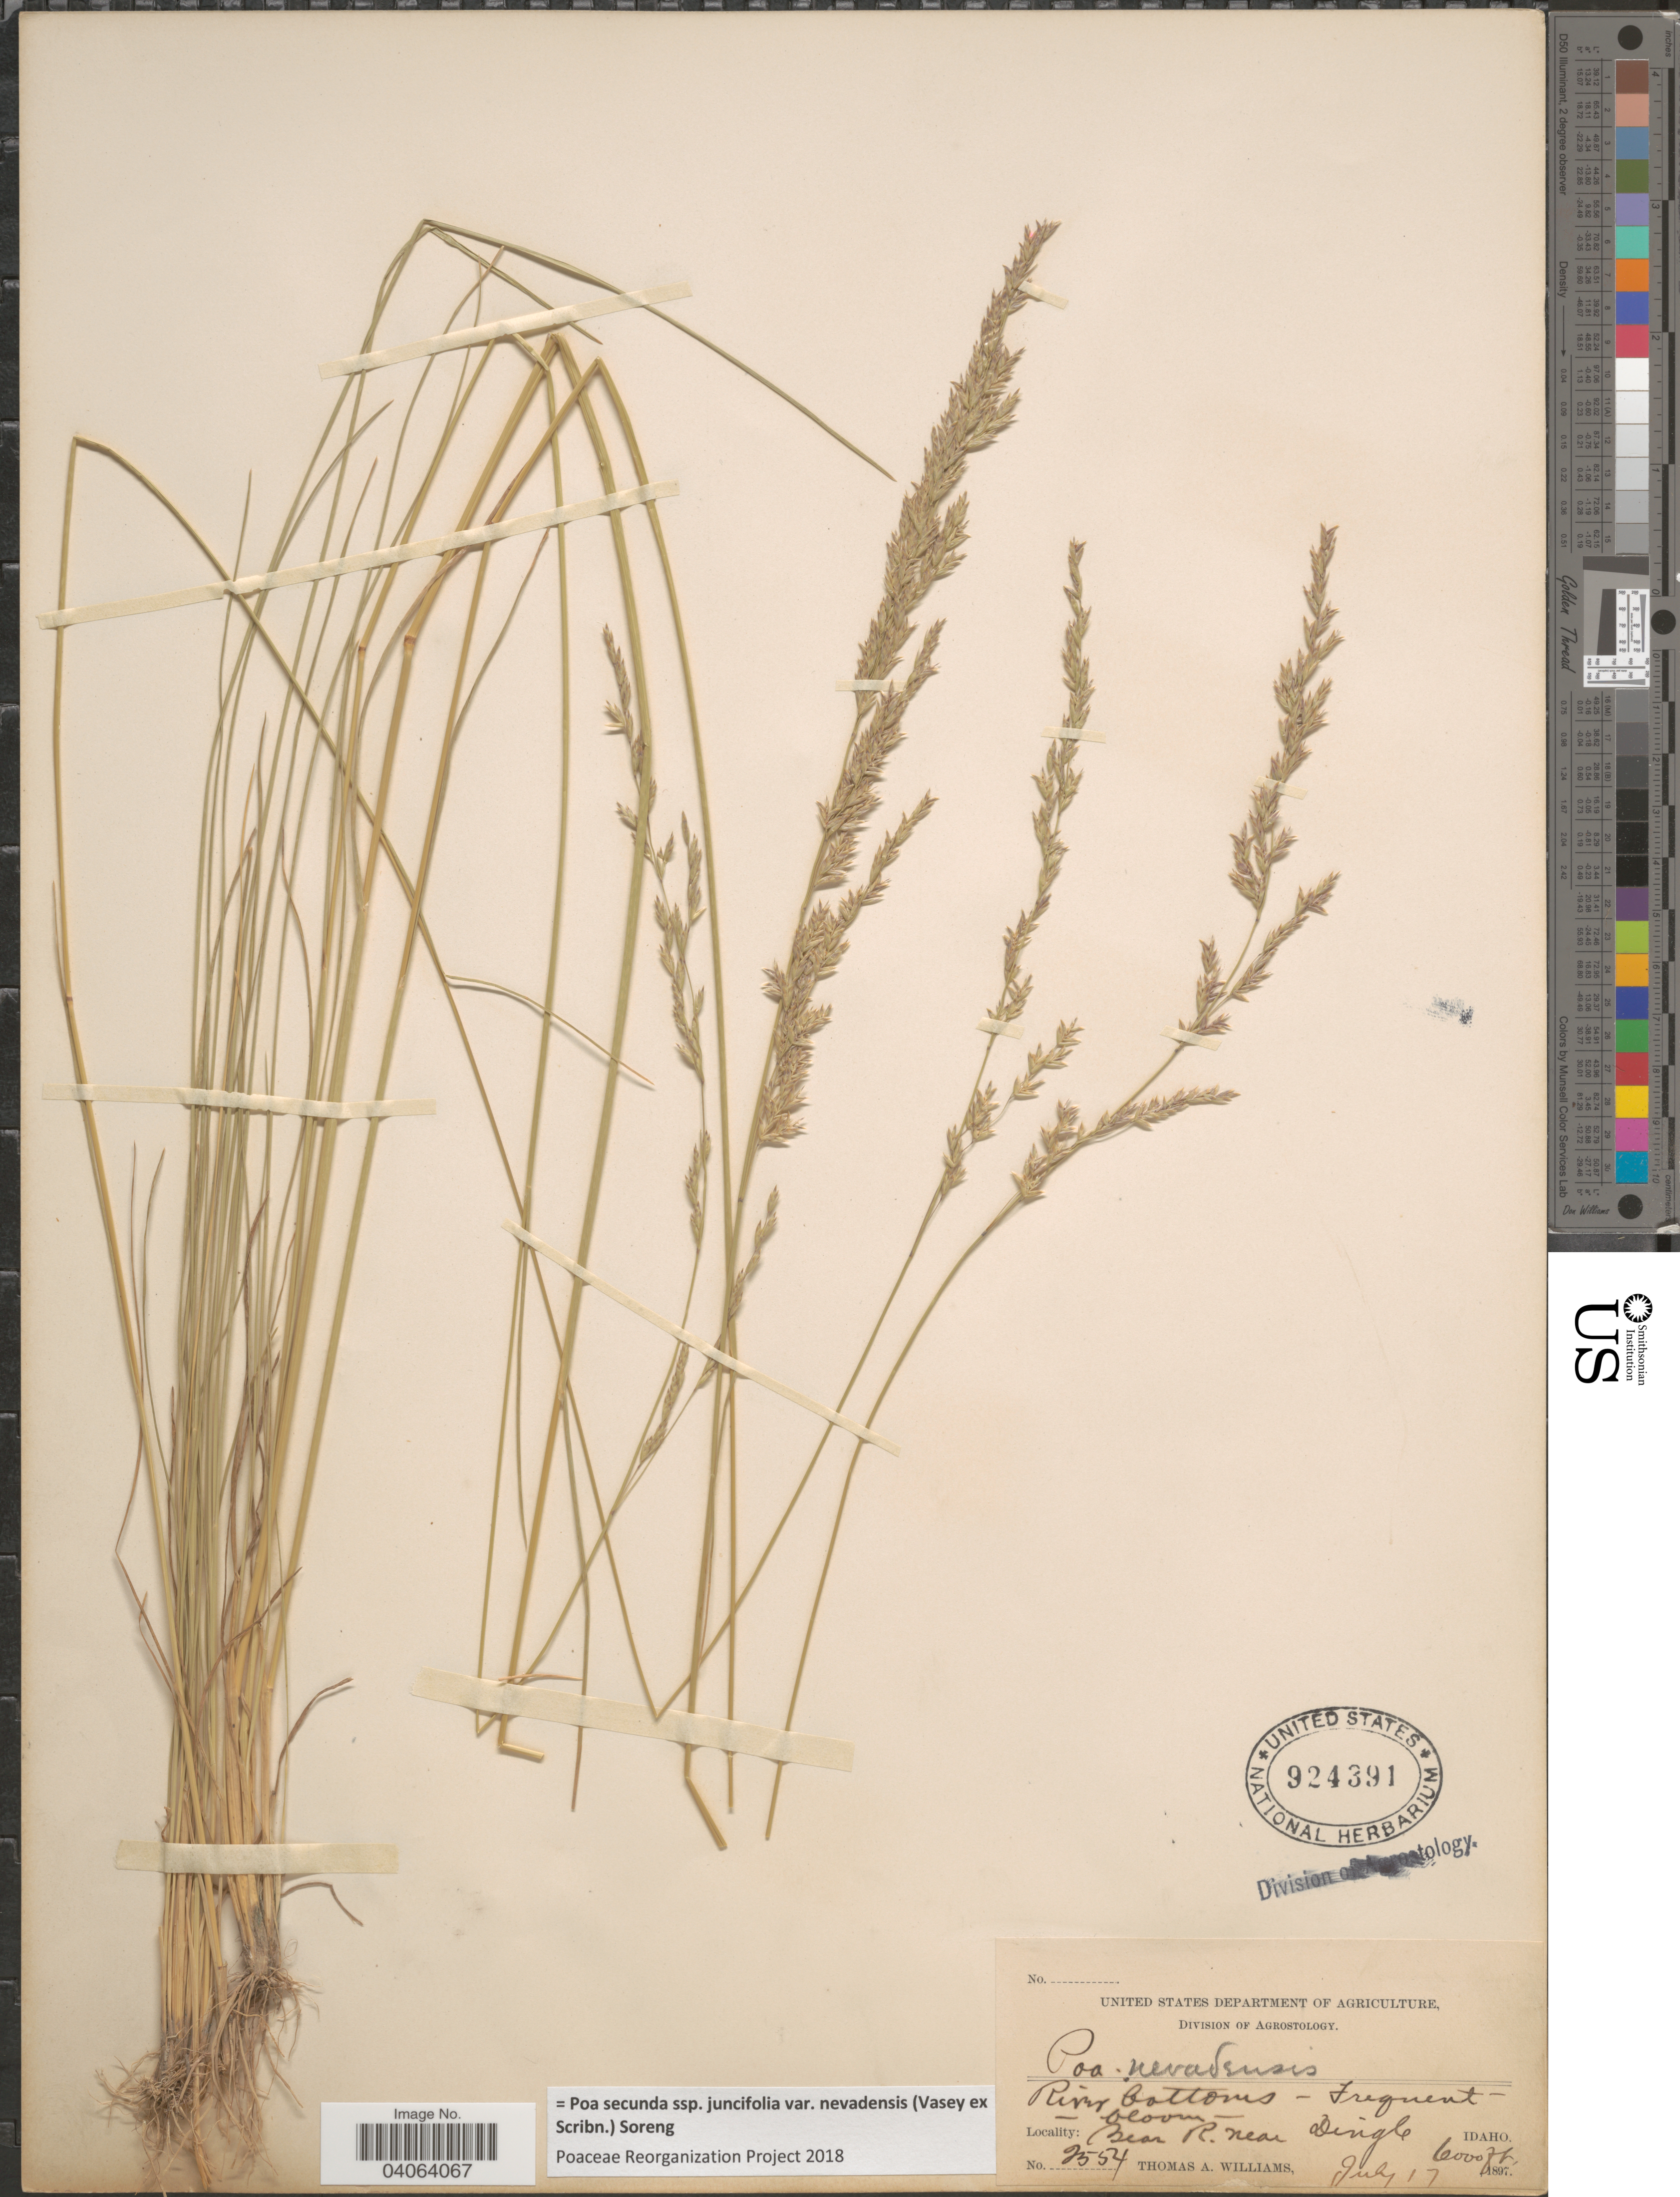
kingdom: Plantae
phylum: Tracheophyta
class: Liliopsida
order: Poales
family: Poaceae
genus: Poa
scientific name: Poa secunda subsp. juncifolia var. nevadensis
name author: (Vasey ex Scribn.) Soreng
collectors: T. A. Williams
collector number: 2554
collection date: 1897-07-17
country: United States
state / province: Idaho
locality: Bear R. near Dingle.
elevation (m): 1829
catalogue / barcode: US 924391